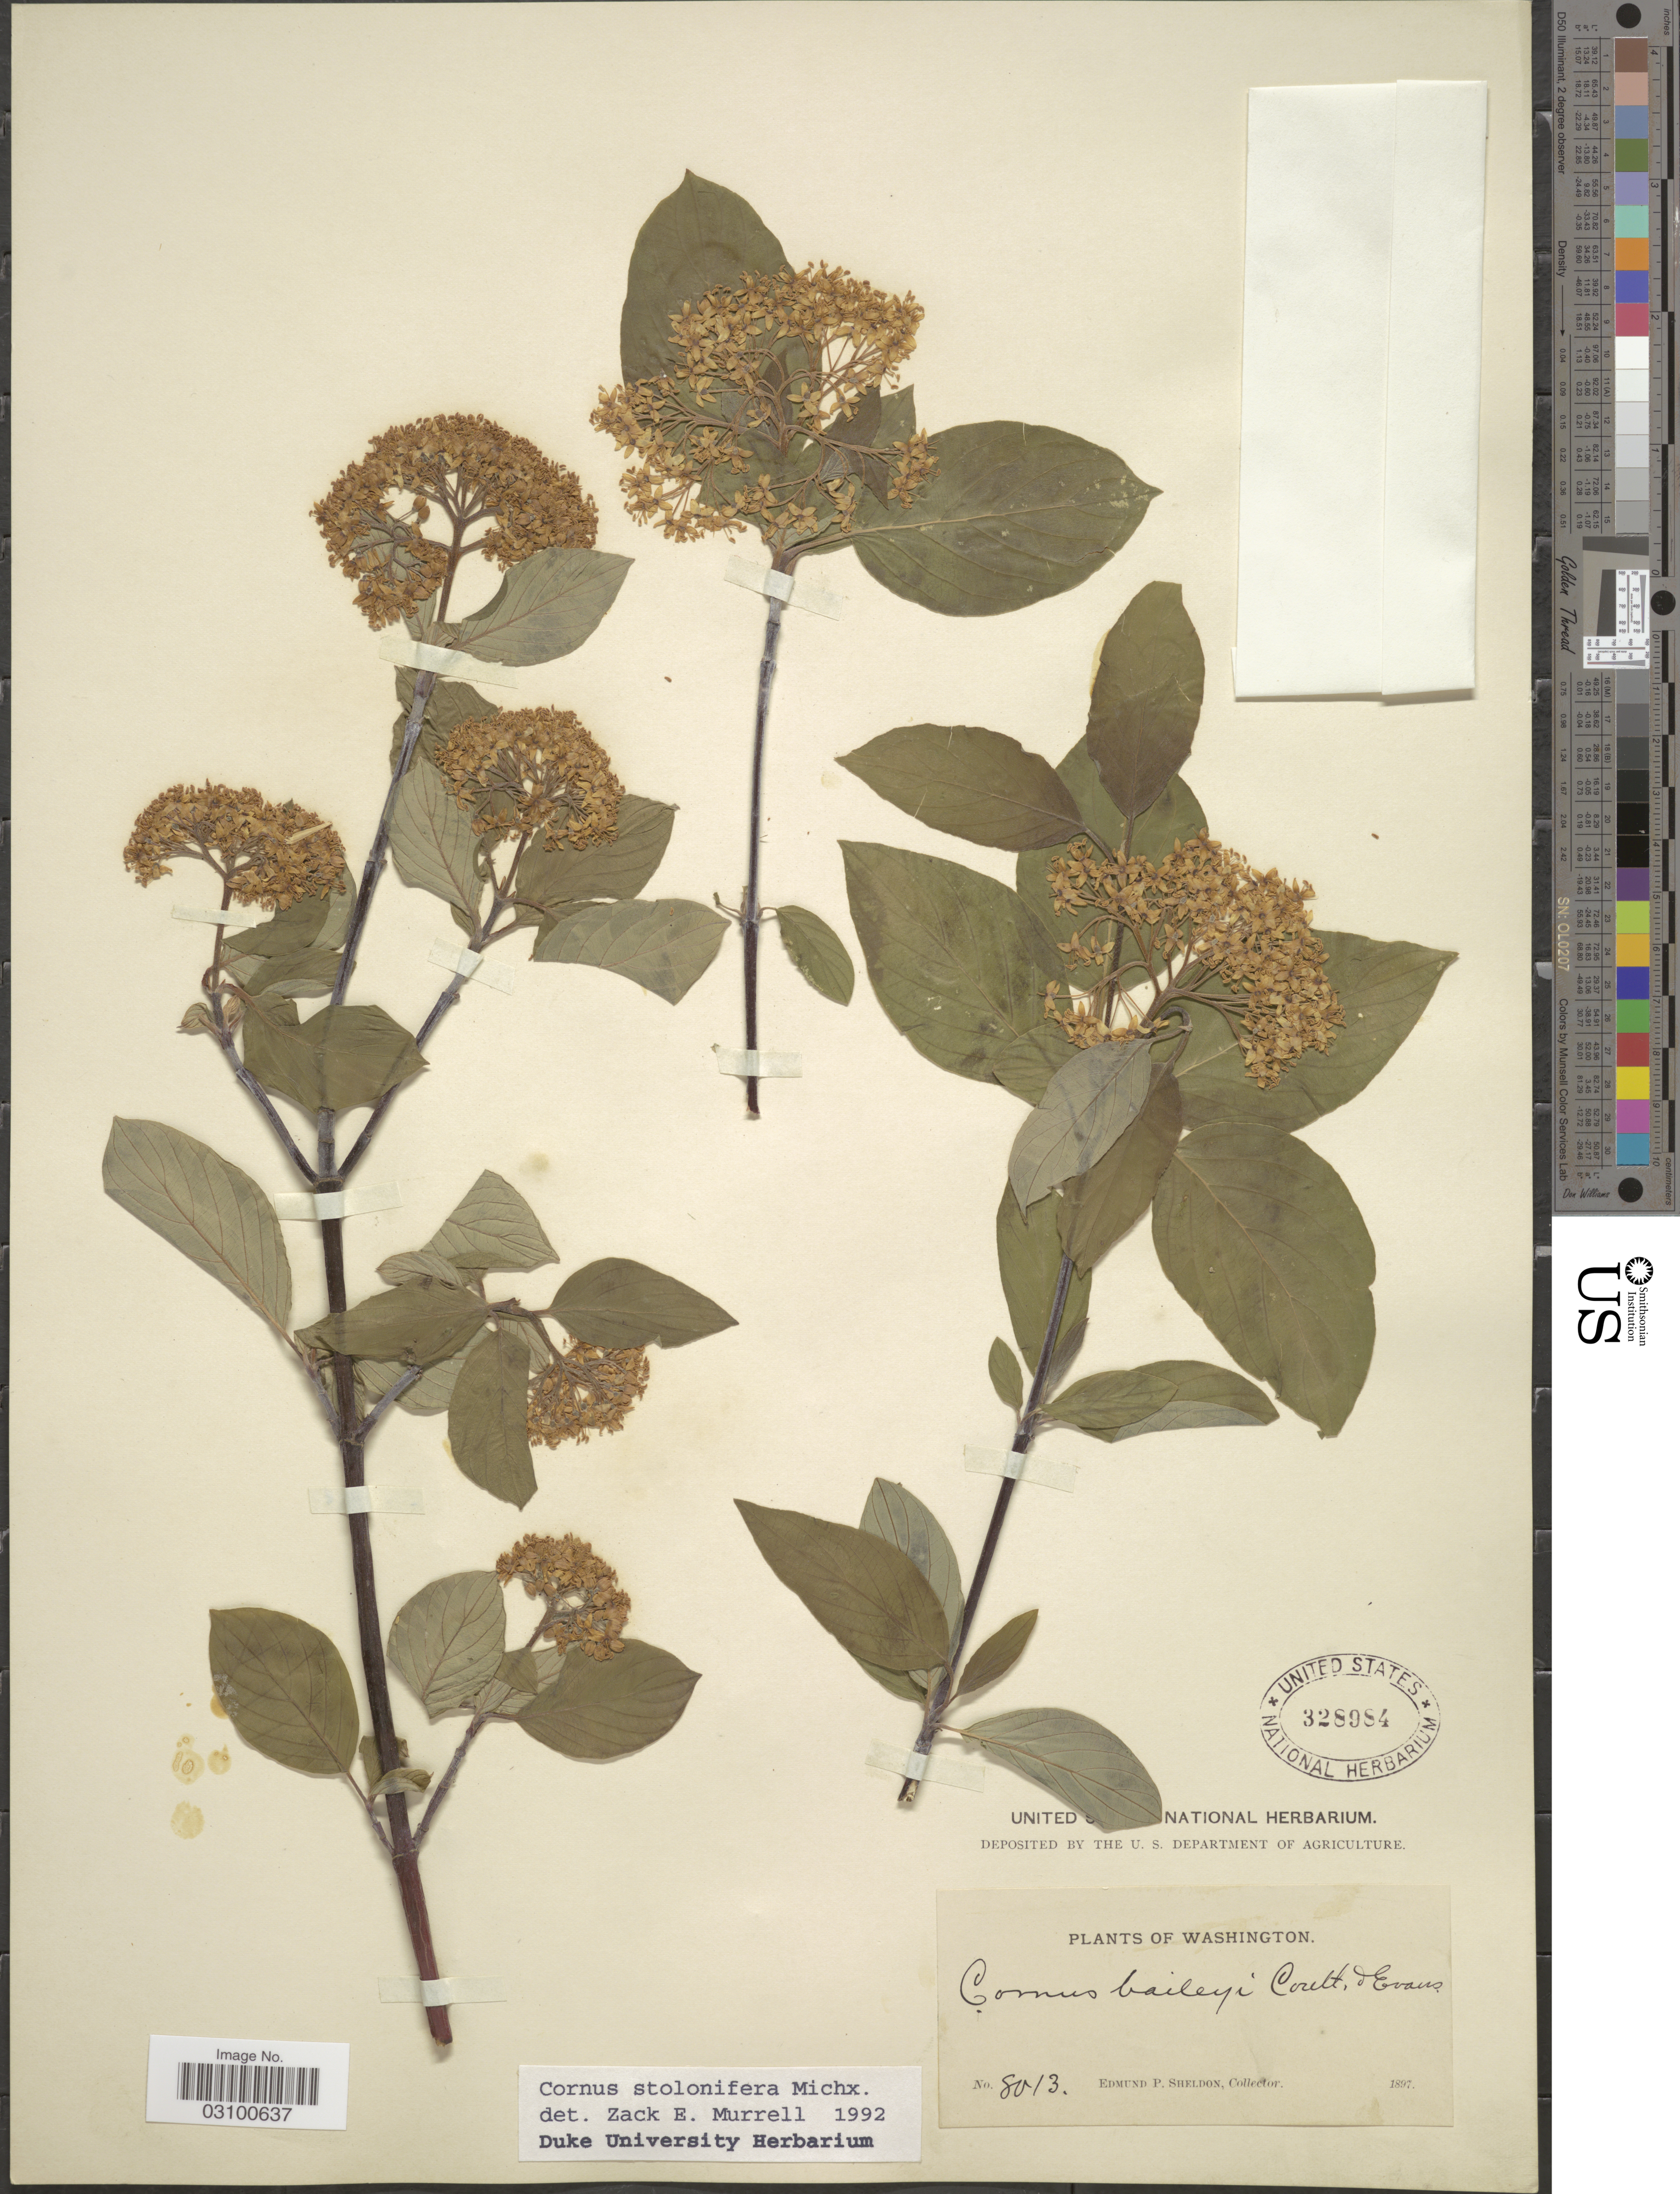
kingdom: Plantae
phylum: Tracheophyta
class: Magnoliopsida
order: Cornales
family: Cornaceae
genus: Cornus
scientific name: Cornus sericea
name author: L.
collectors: E. P. Sheldon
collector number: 8013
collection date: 1897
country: United States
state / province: Washington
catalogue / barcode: US 328984